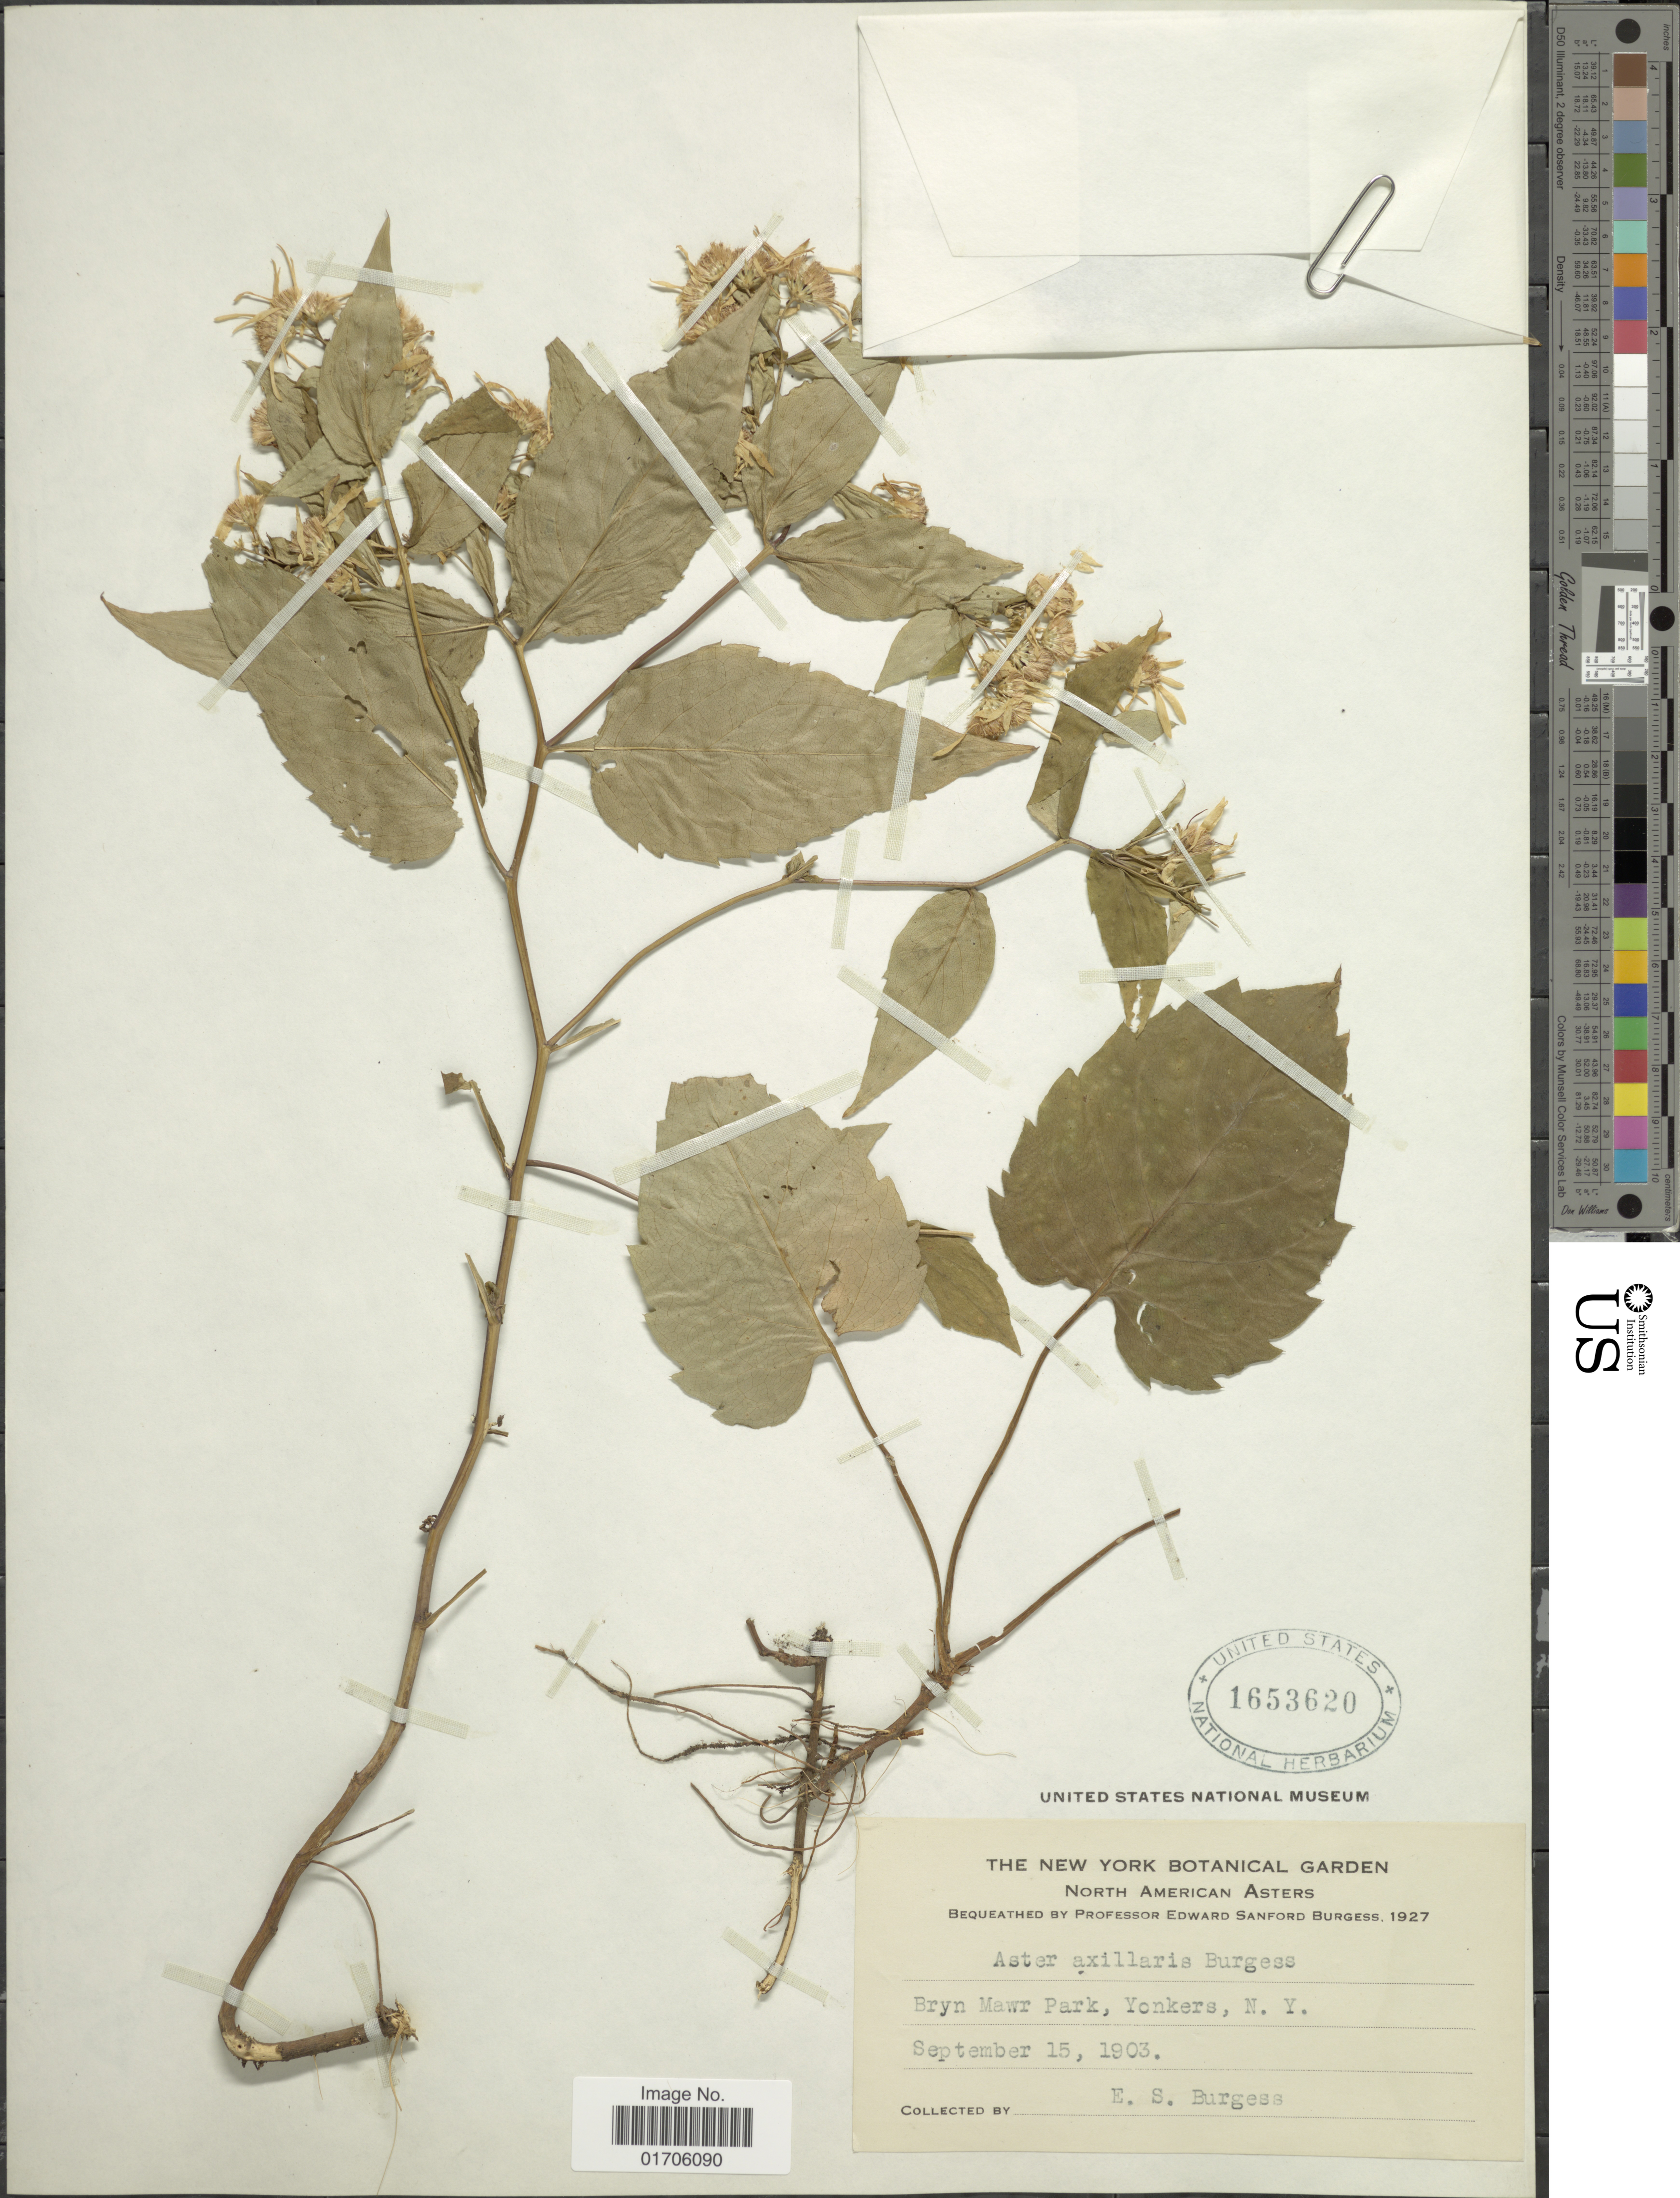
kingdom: Plantae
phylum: Tracheophyta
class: Magnoliopsida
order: Asterales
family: Asteraceae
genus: Eurybia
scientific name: Eurybia axillaris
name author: DC.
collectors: E. Burgess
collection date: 1903-09-15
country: United States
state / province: New York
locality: Bryn Mawr Park, Yonkers, N.Y.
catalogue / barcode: US 1653620